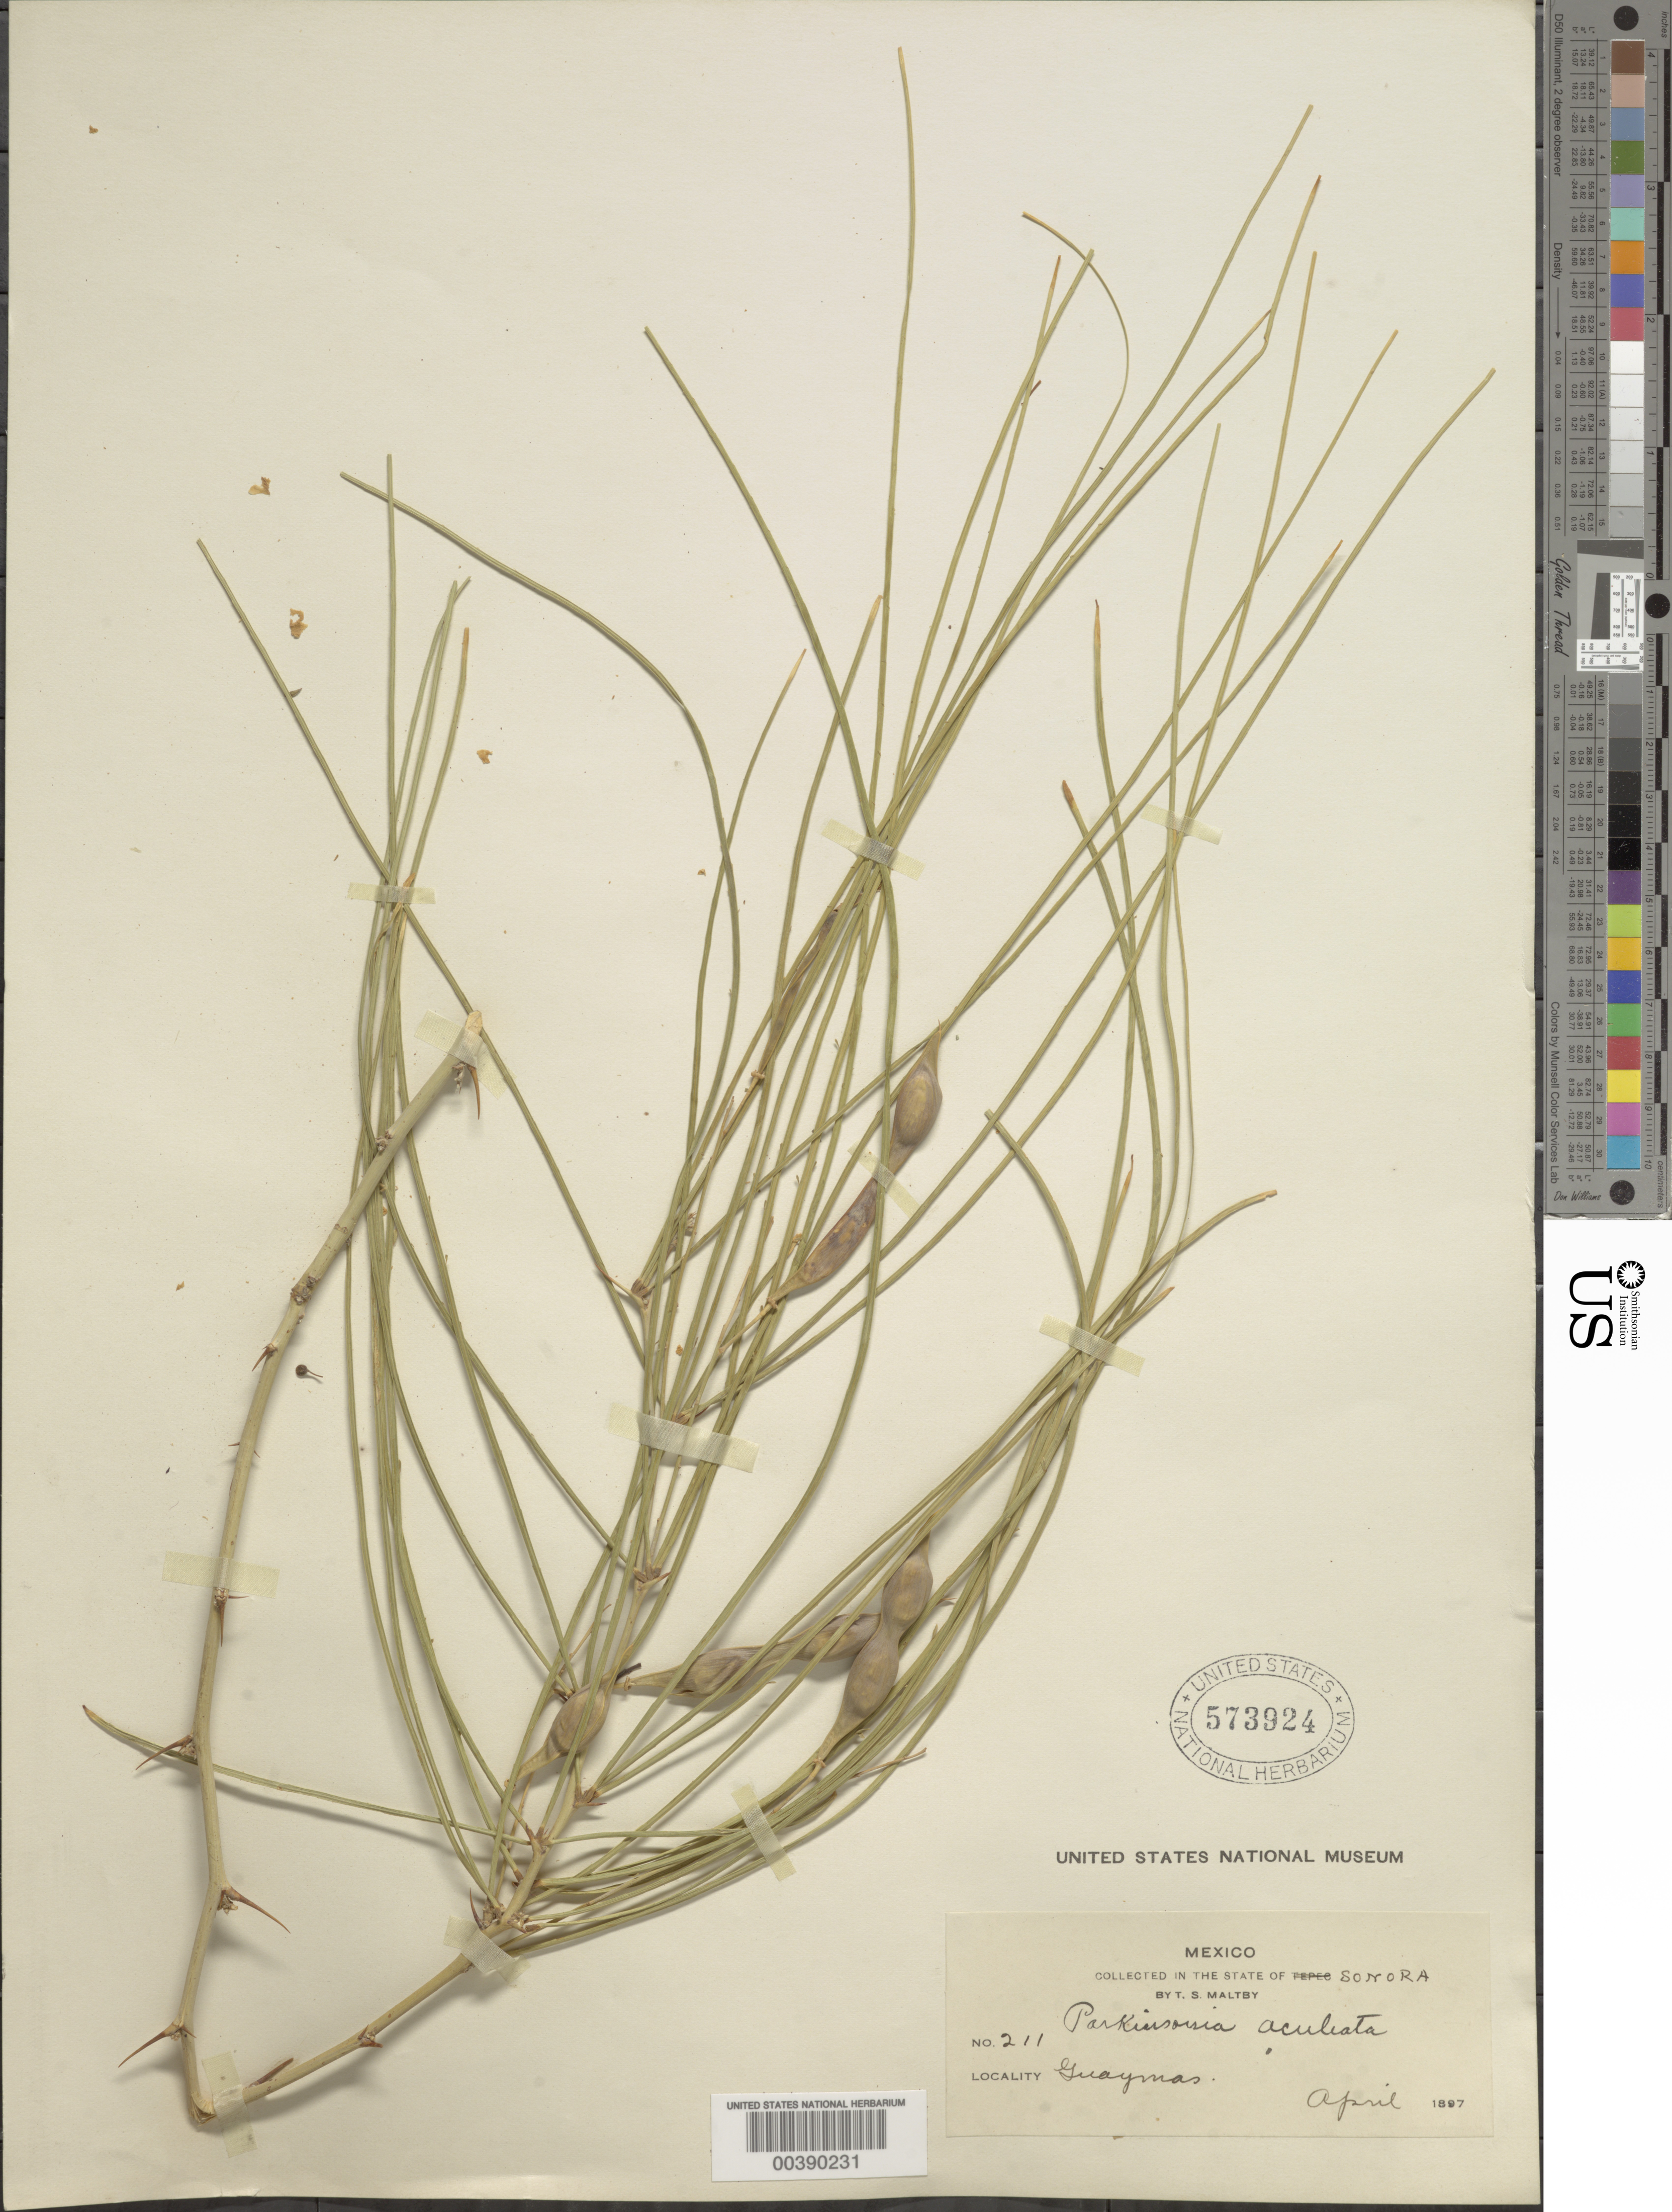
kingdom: Plantae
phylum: Tracheophyta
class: Magnoliopsida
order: Fabales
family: Fabaceae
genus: Parkinsonia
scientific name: Parkinsonia aculeata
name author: L.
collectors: T. S. Maltby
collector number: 211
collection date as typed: Apr 1897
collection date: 1897-04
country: Mexico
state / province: Sonora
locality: Guaymas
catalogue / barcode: US 573924